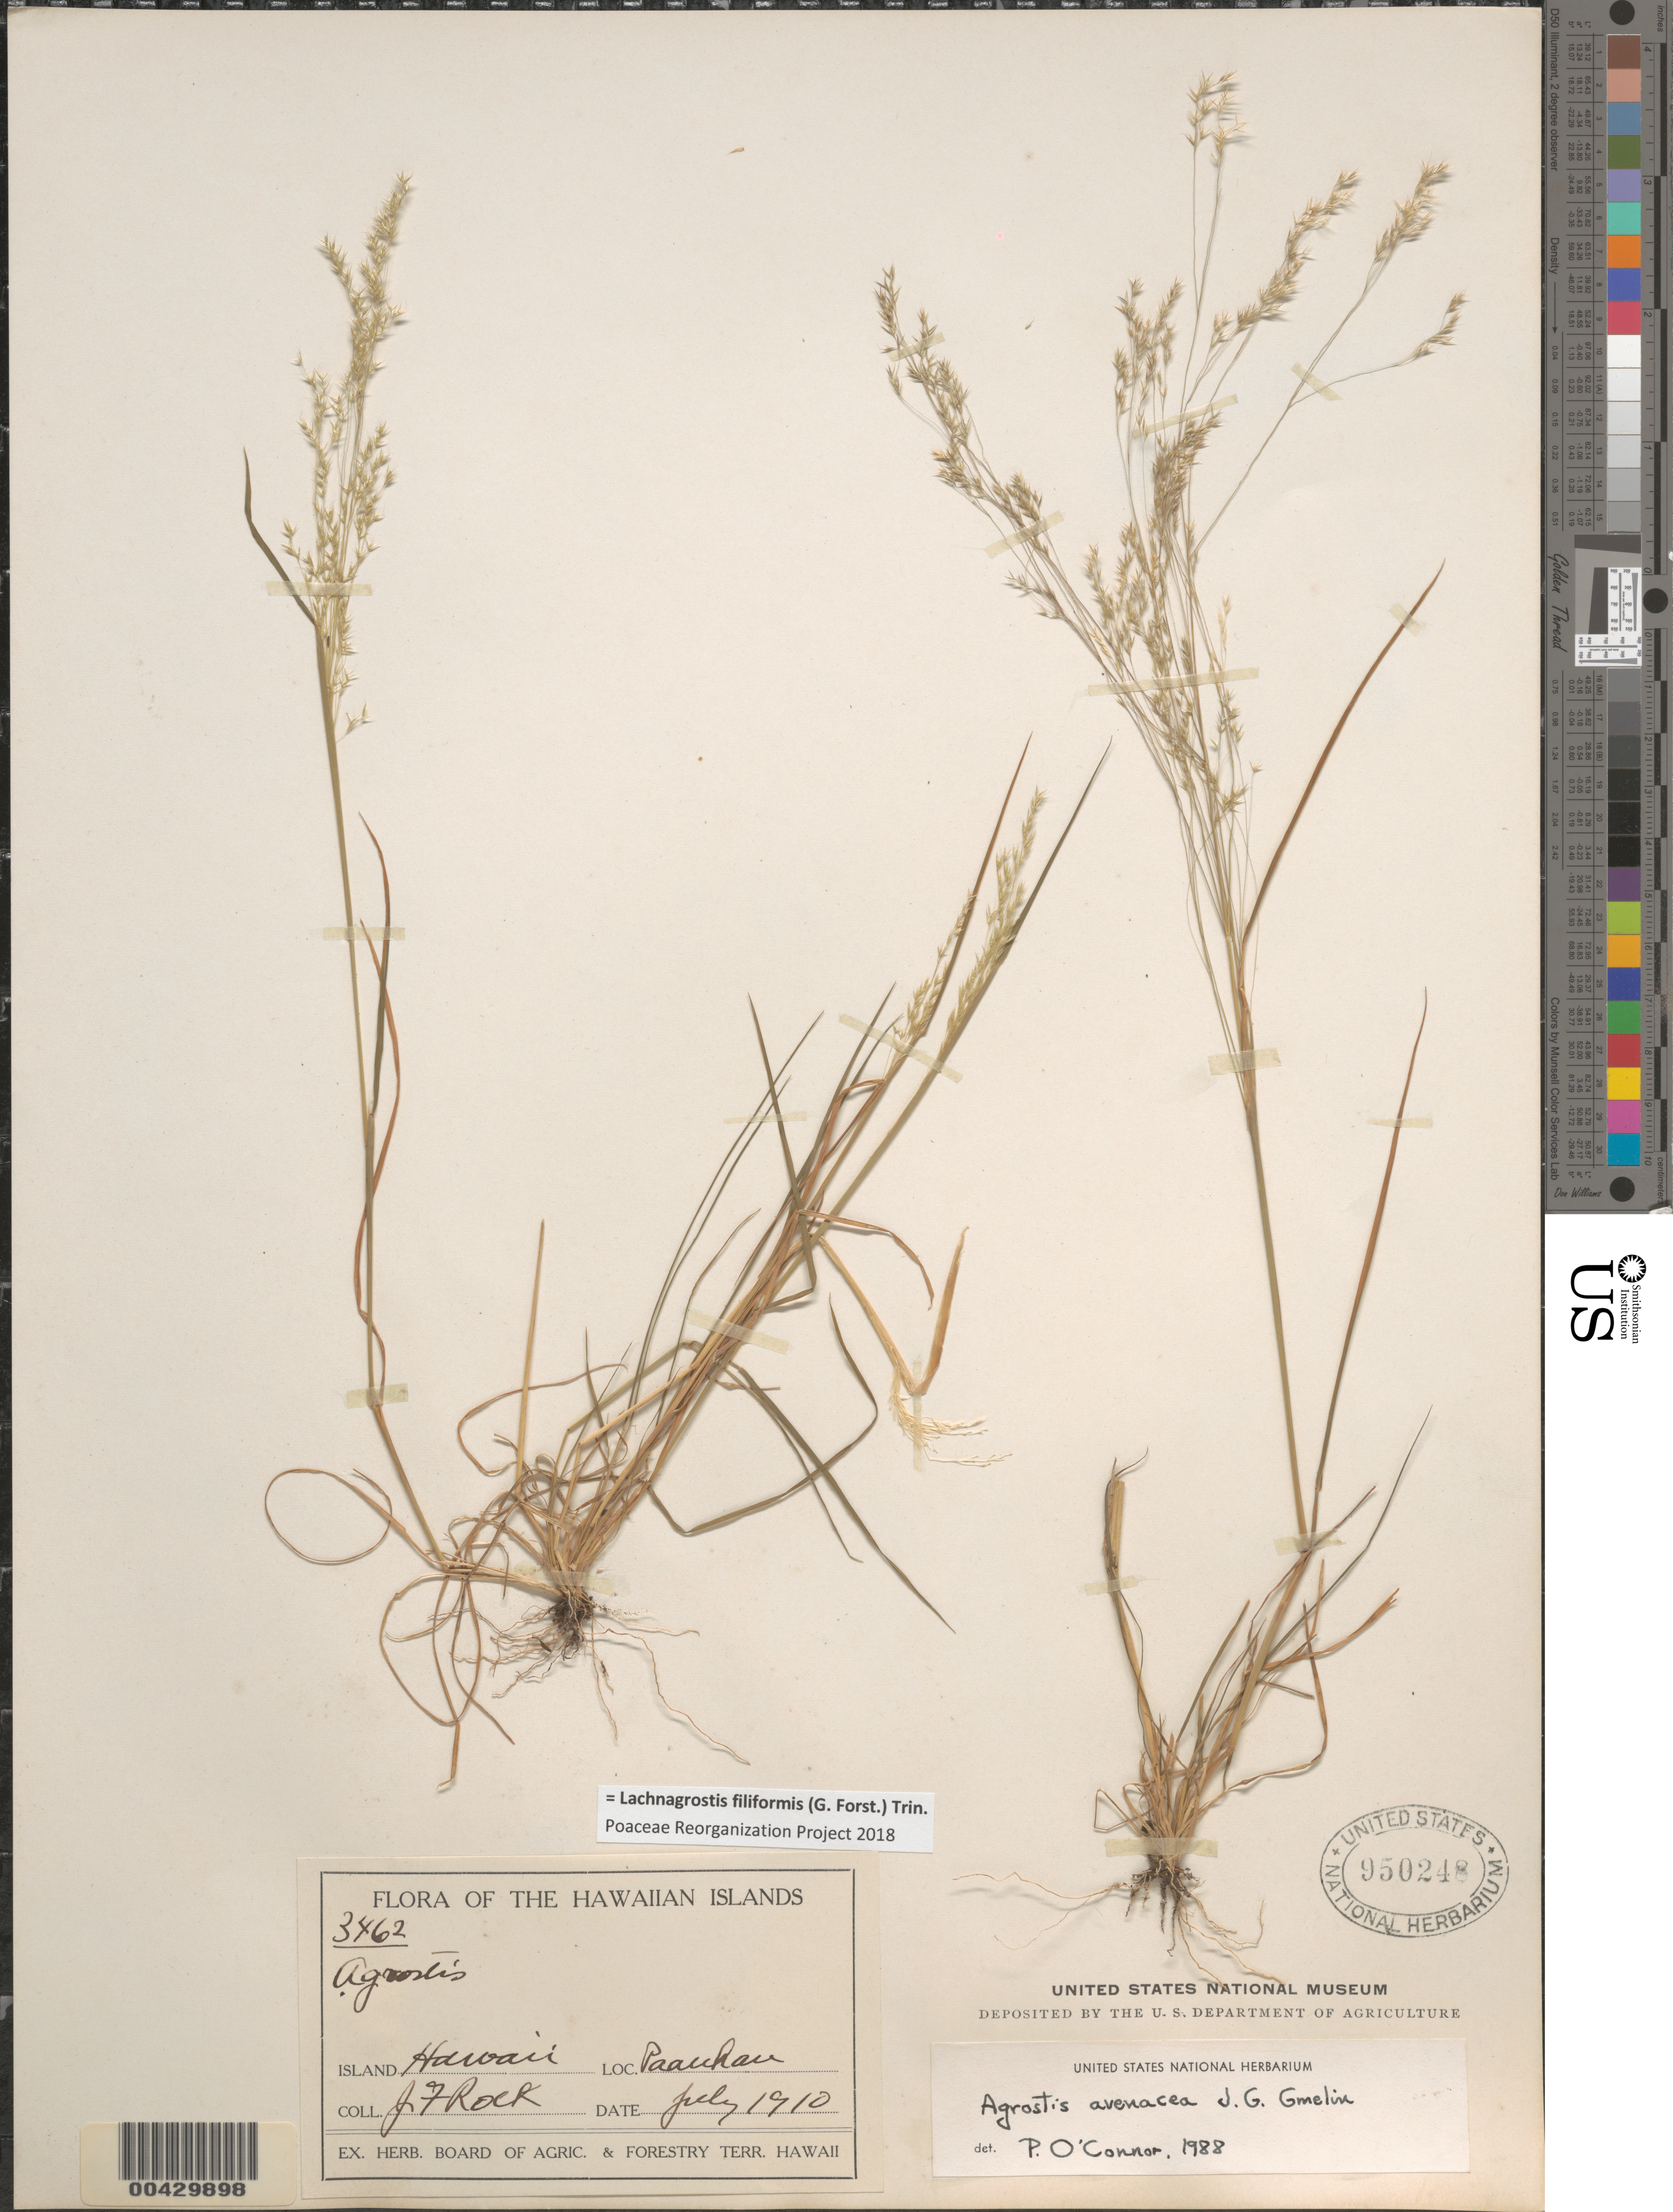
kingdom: Plantae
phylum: Tracheophyta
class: Liliopsida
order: Poales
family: Poaceae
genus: Lachnagrostis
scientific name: Lachnagrostis filiformis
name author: (J.R. Forst.) Trin.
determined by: Poaceae Reorganization Project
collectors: J. F. Rock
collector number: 3462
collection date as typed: Jul 1910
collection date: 1910-07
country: United States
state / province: Hawaii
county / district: Hawaii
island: Hawaii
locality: Paauhau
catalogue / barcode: US 950248